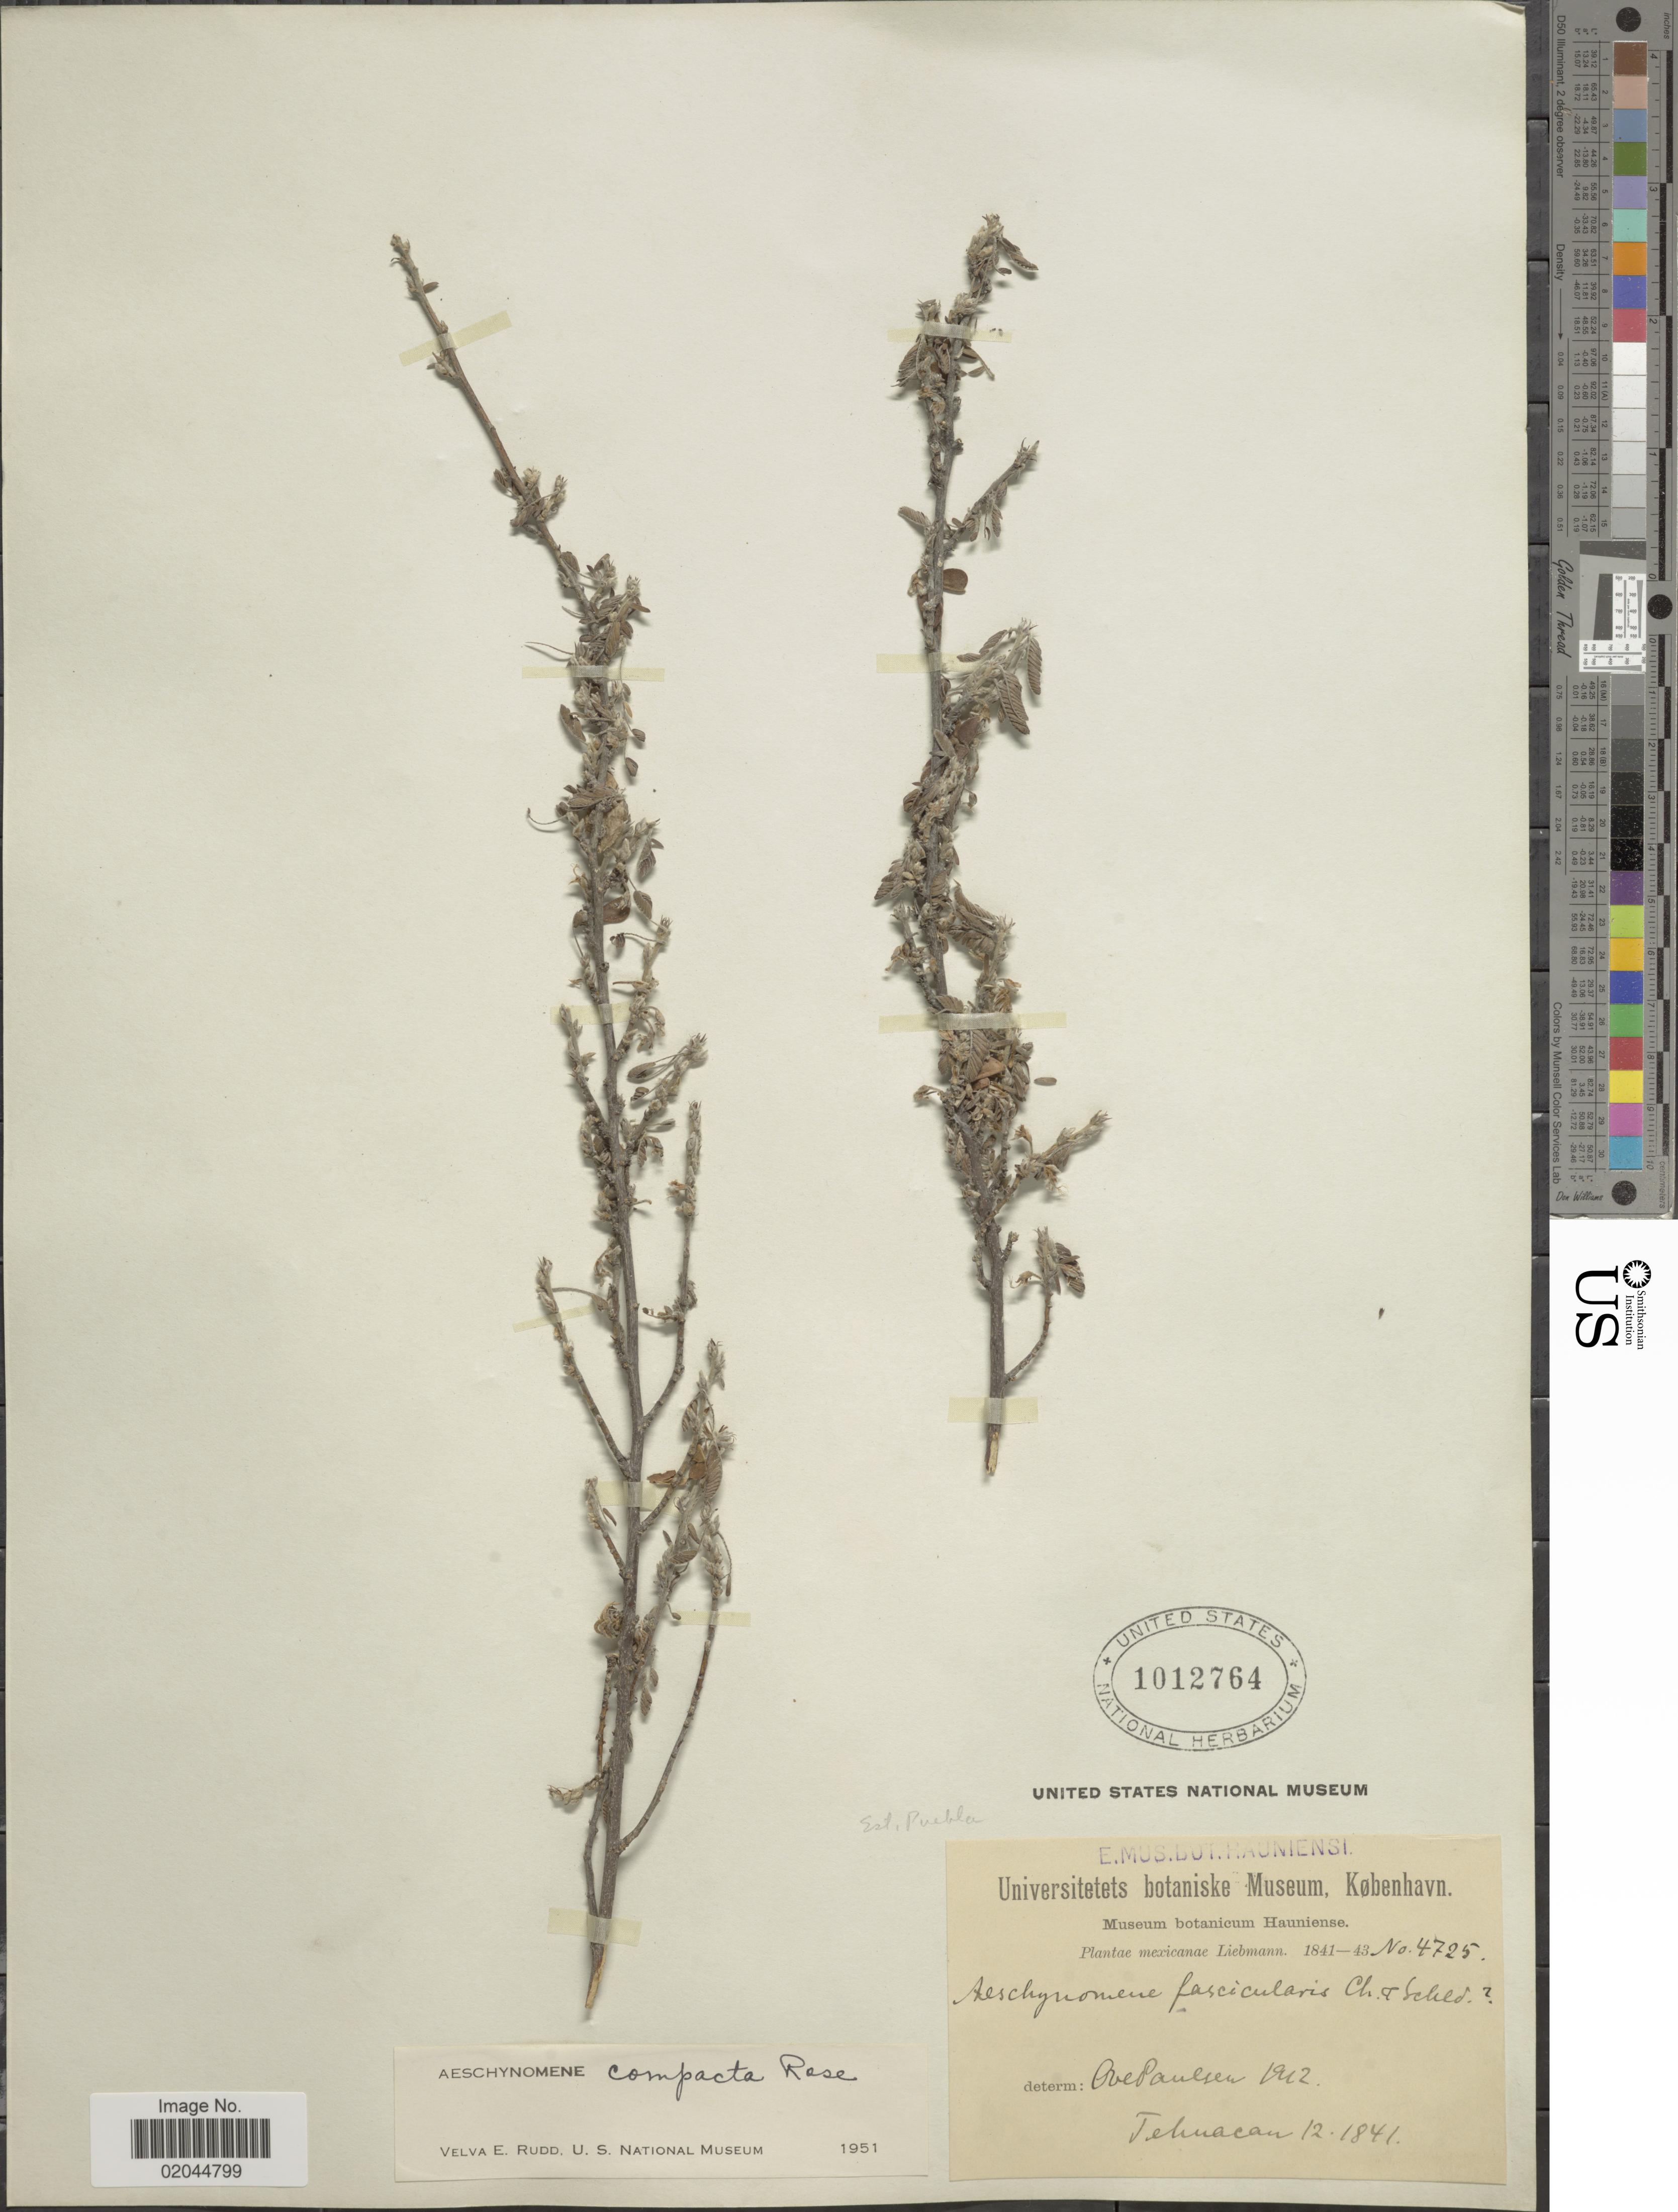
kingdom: Plantae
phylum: Tracheophyta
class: Magnoliopsida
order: Fabales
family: Fabaceae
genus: Aeschynomene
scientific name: Aeschynomene compacta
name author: Rose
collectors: Liebmann, --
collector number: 4725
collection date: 1841-12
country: Mexico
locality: Tehuacan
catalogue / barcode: US 1012764